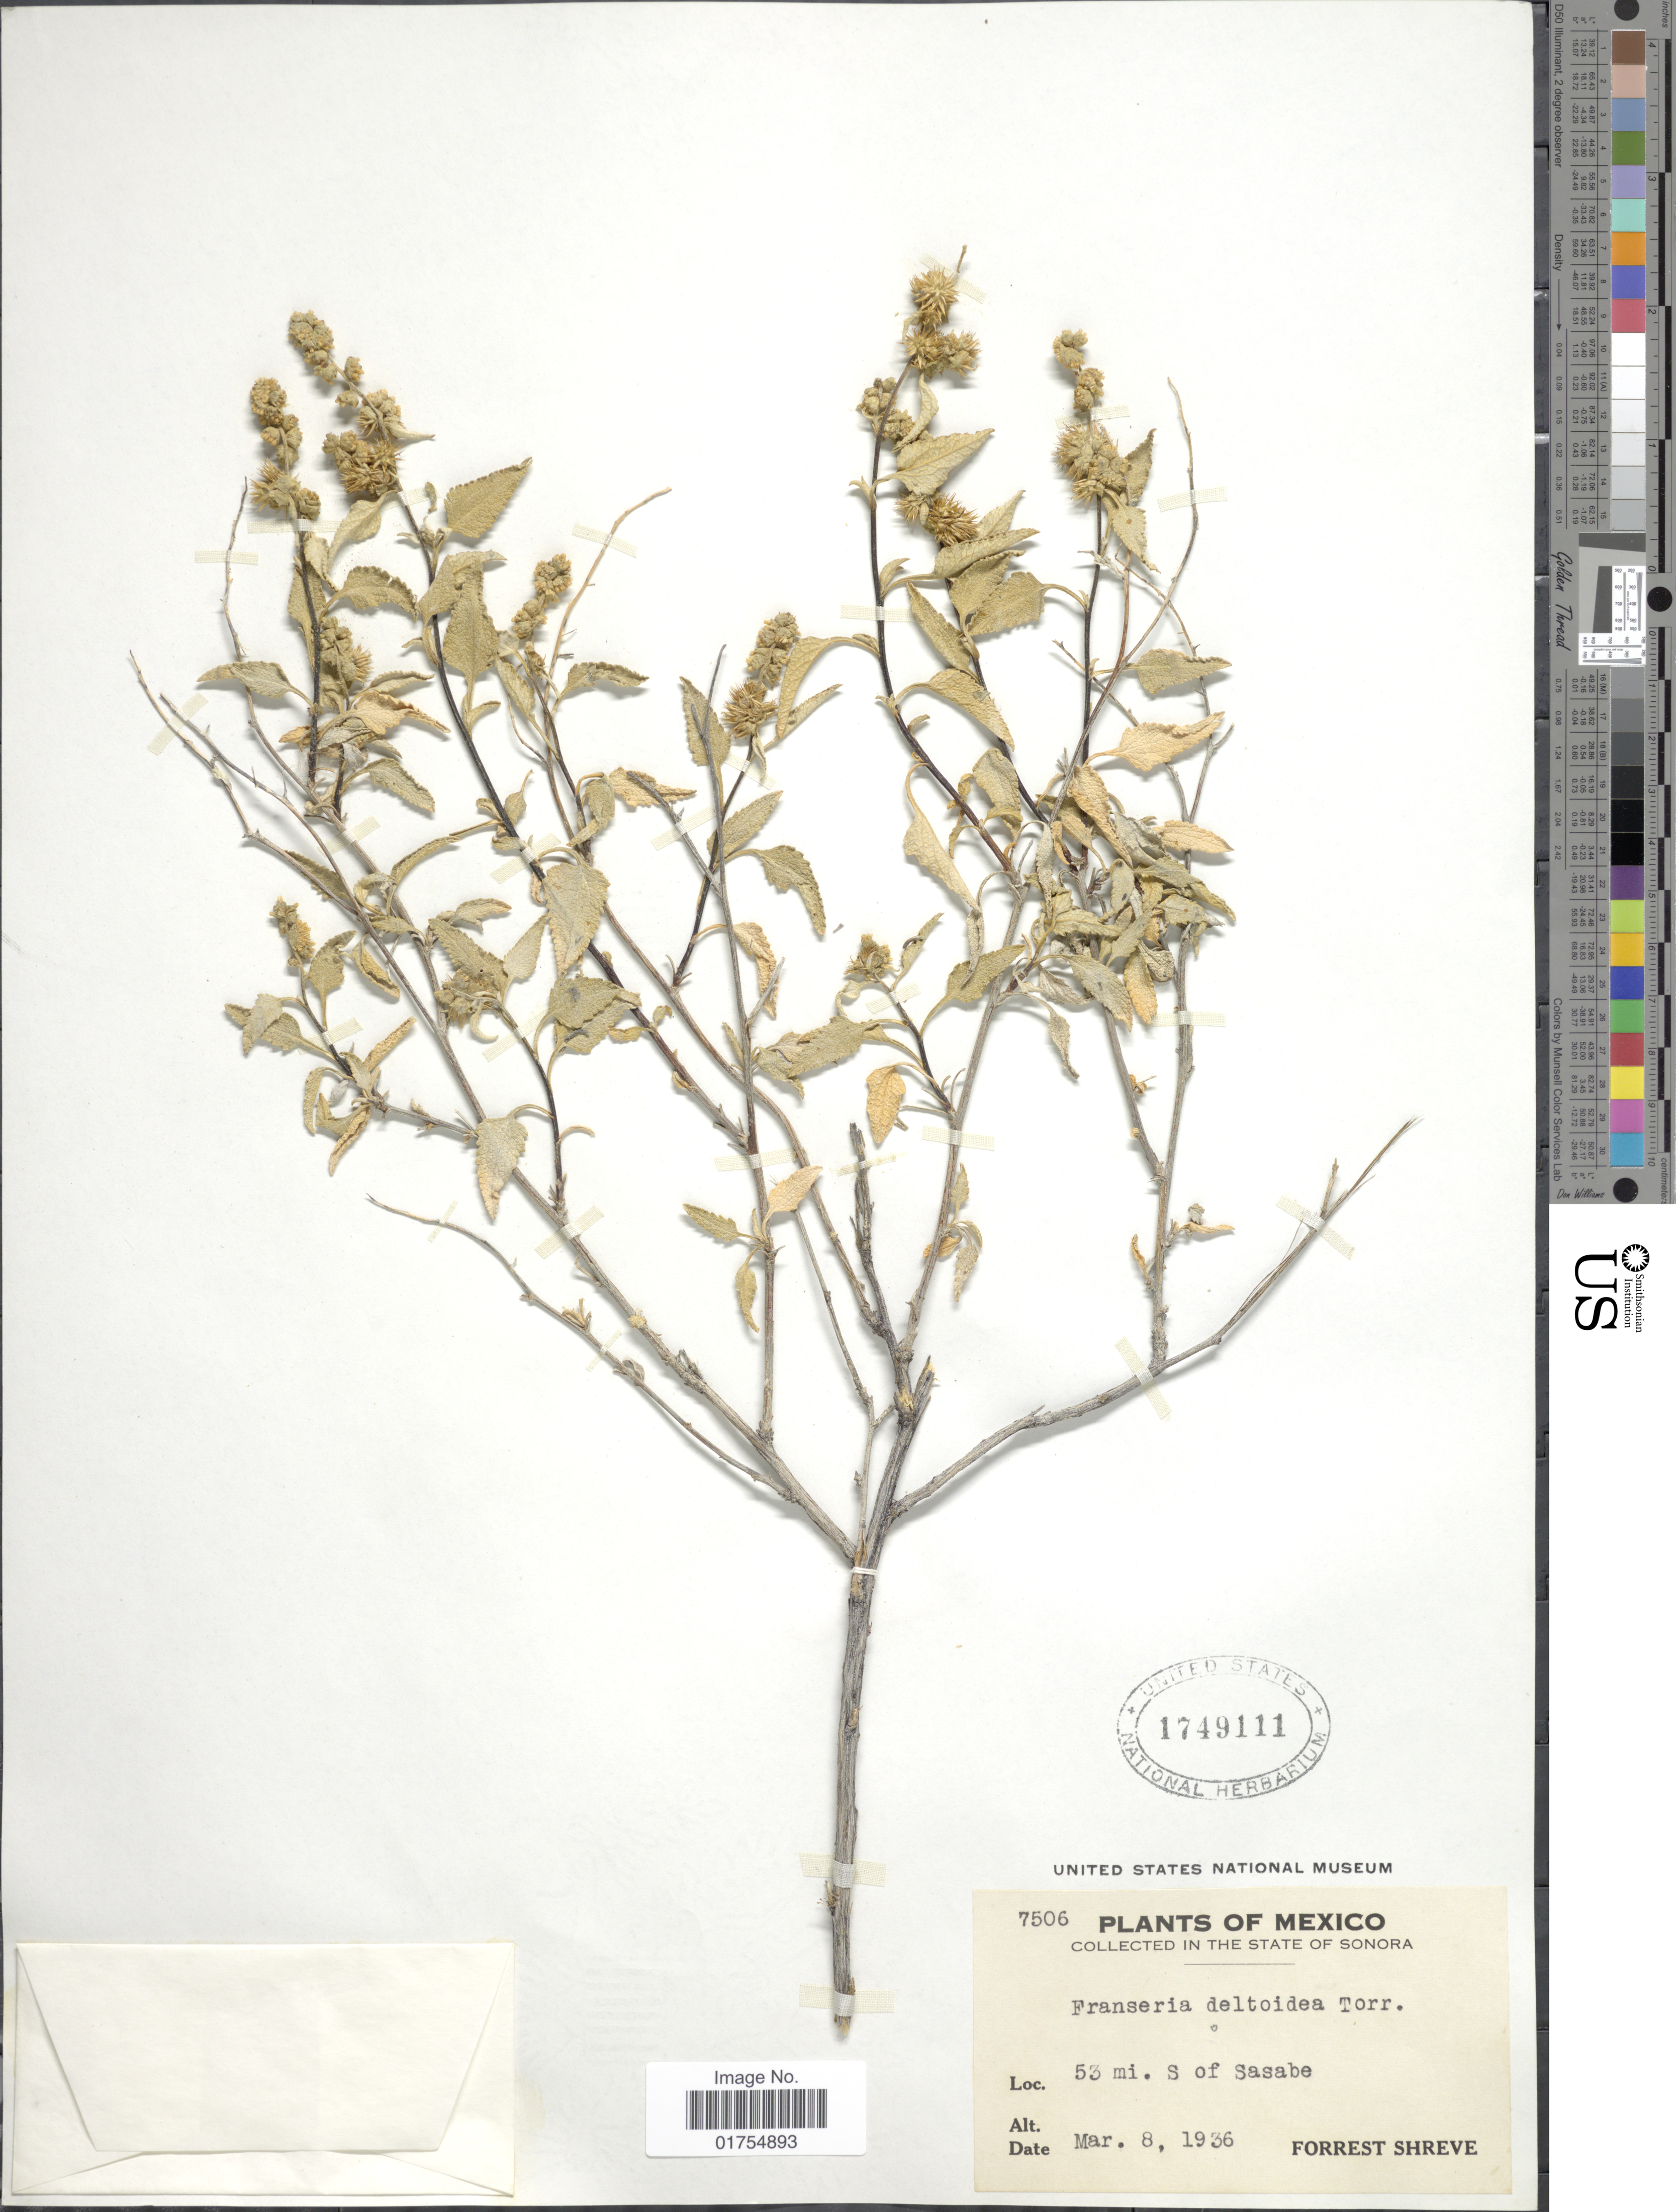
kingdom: Plantae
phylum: Tracheophyta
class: Magnoliopsida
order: Asterales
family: Asteraceae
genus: Franseria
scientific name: Franseria deltoidea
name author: Torr.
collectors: F. Shreve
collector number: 7506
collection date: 1936-03-08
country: Mexico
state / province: Sonora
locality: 53 mi S of Sasabe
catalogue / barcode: US 1749111